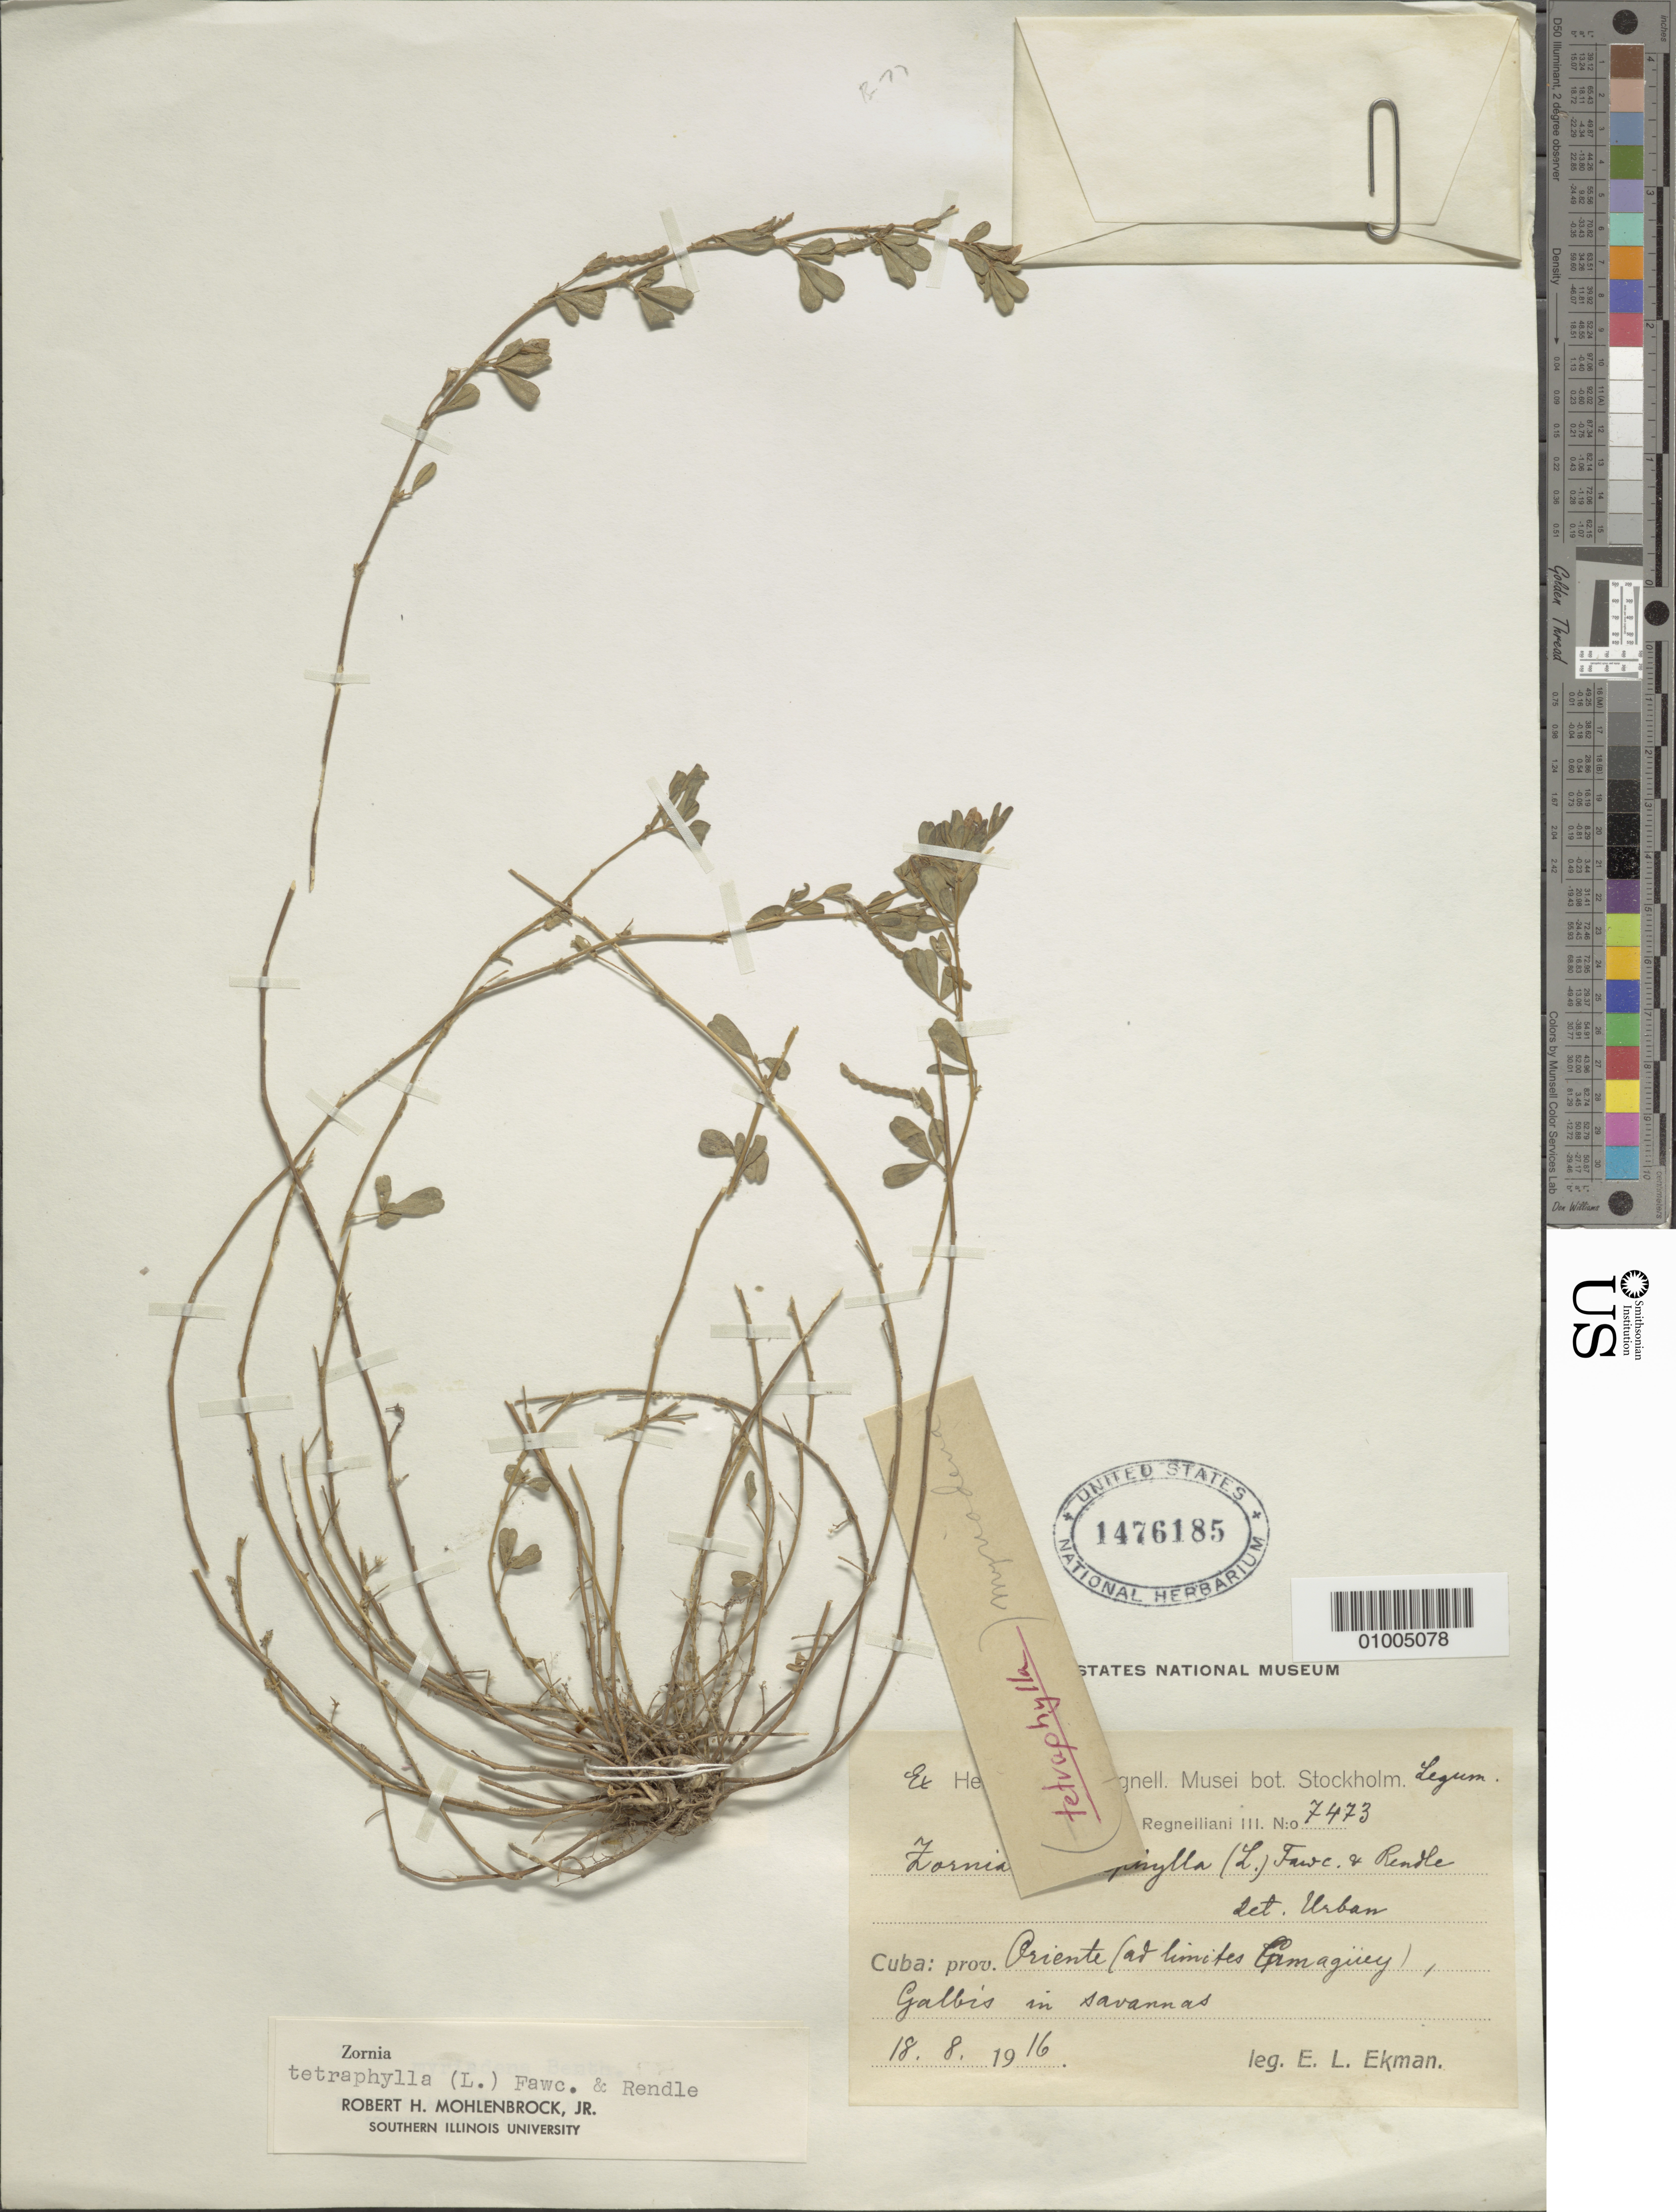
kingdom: Plantae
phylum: Tracheophyta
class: Magnoliopsida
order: Fabales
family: Fabaceae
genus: Zornia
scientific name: Zornia tetraphylla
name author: (L.) Fawc. & Rendle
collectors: E. L. Ekman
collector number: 7473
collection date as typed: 18 Aug 1916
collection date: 1916-08-18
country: Cuba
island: Cuba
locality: Oriente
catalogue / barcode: US 1476185